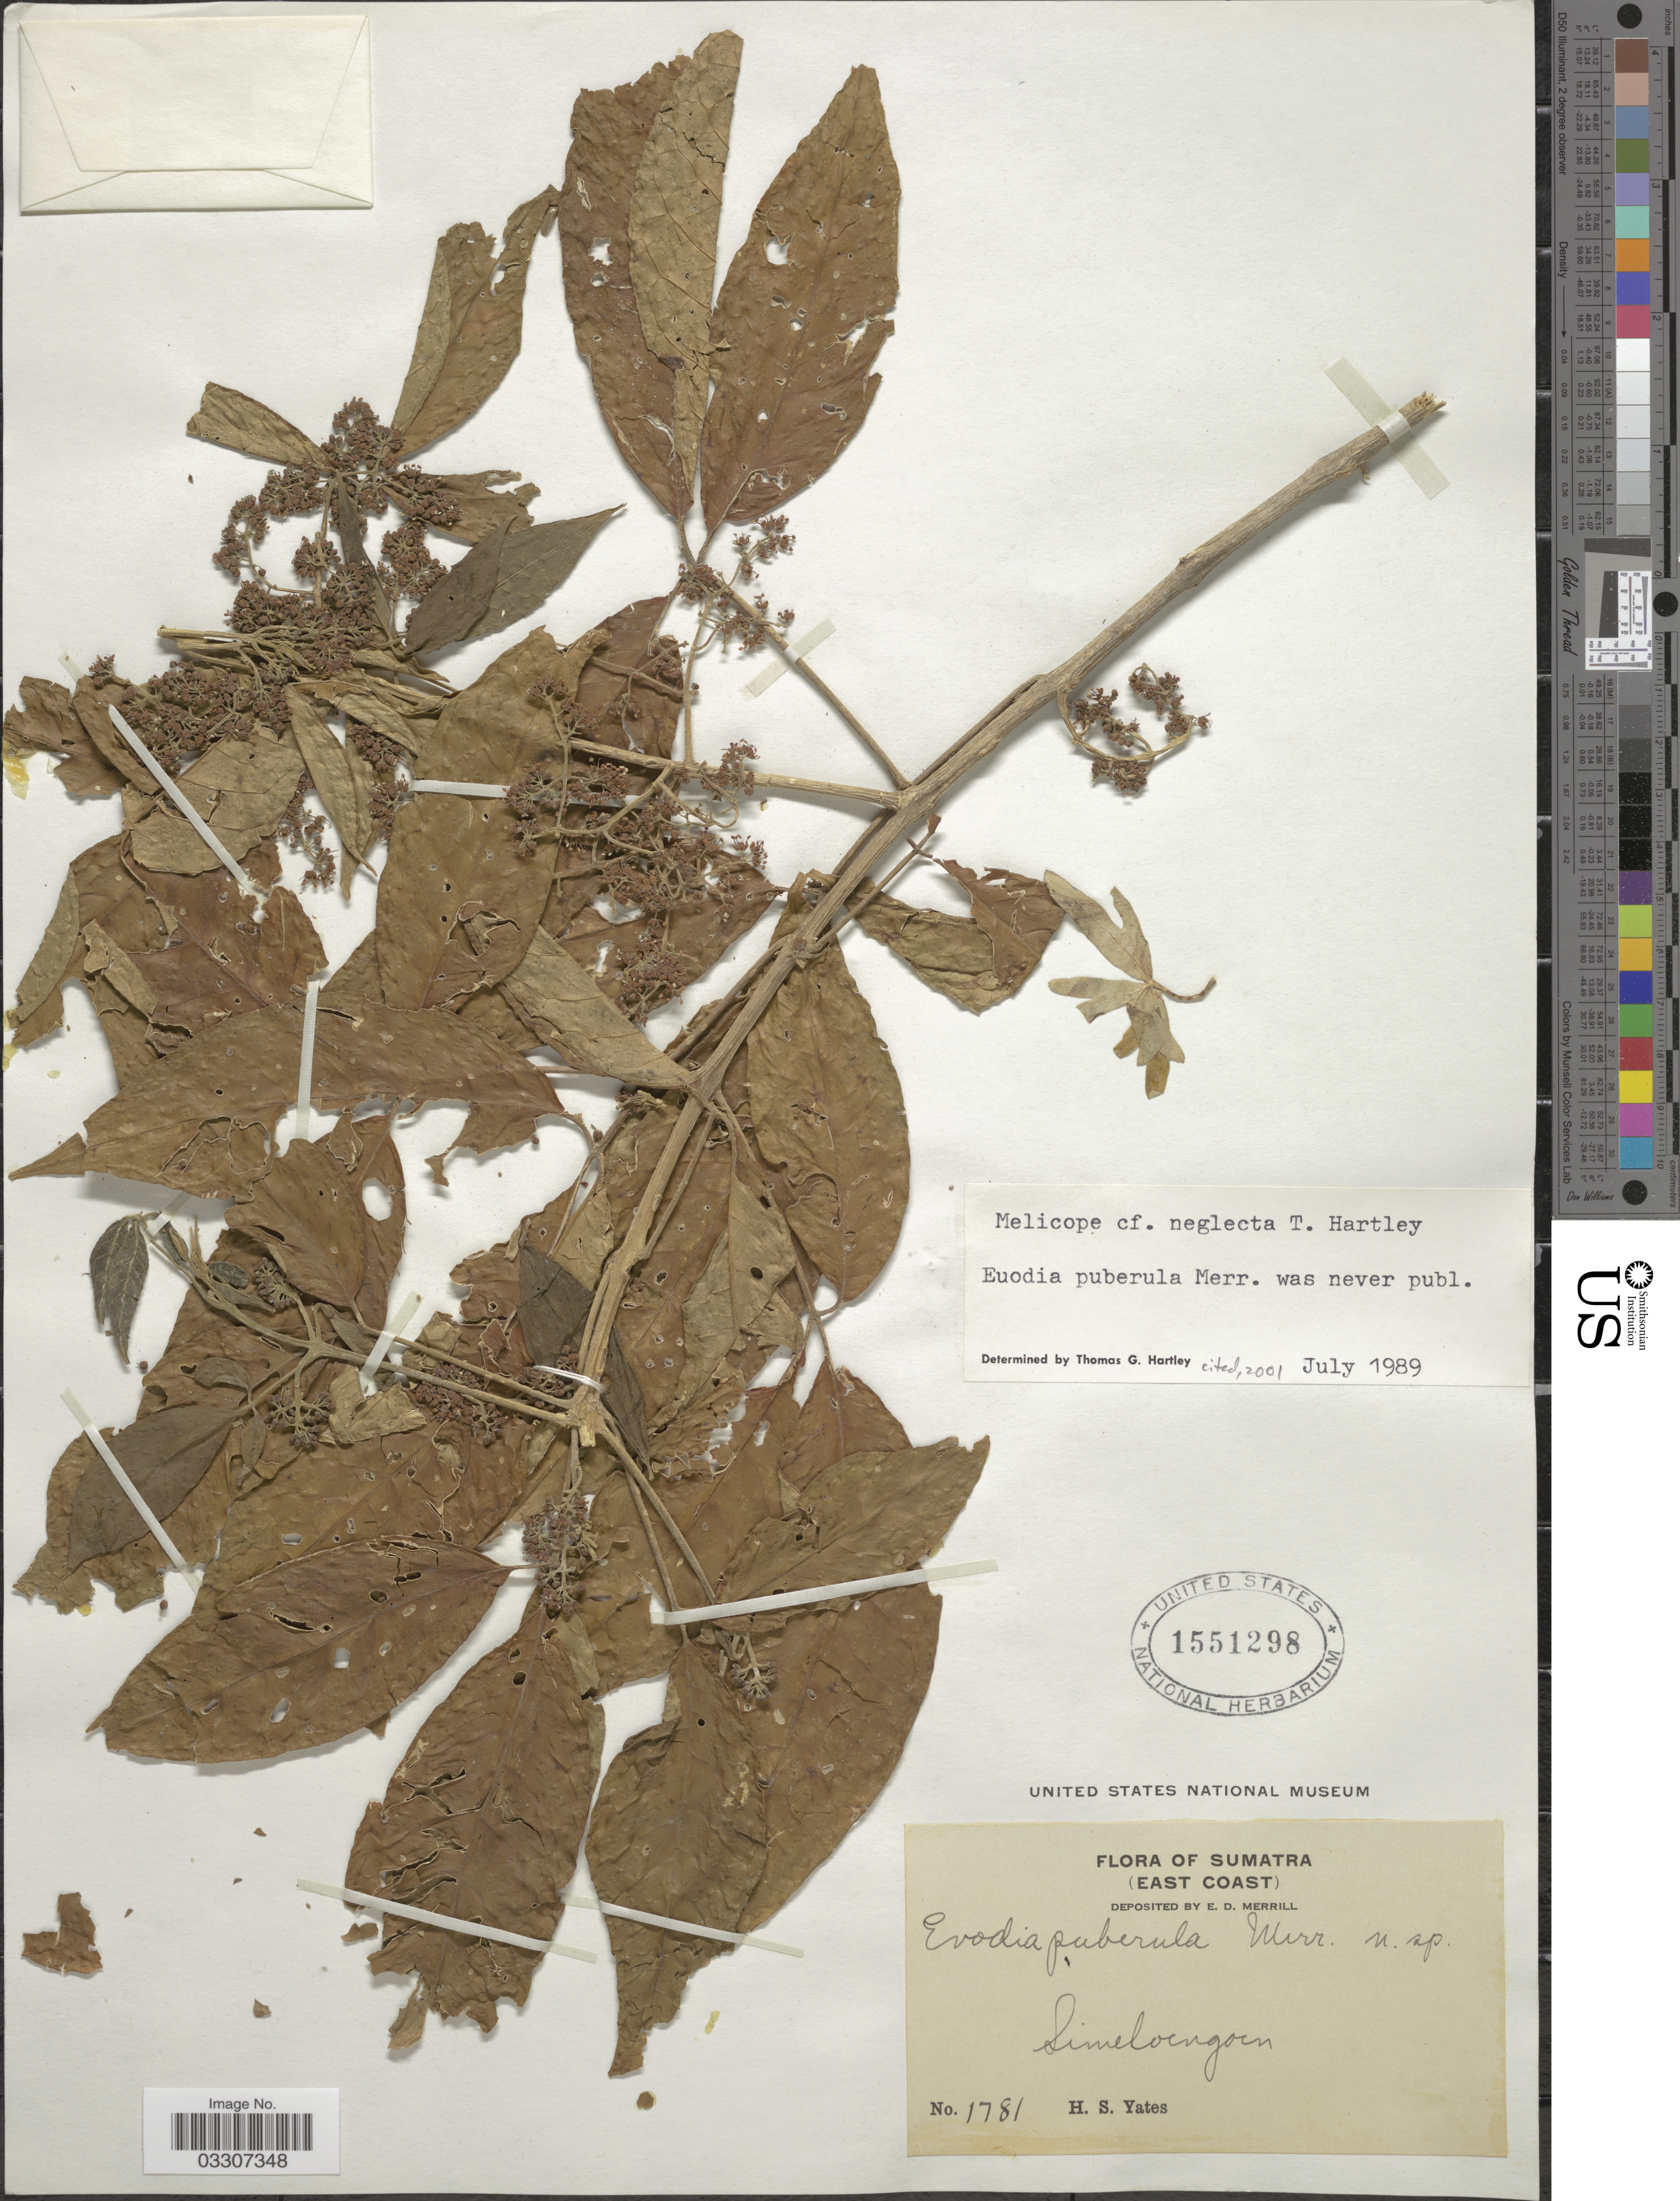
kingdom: Plantae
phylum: Tracheophyta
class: Magnoliopsida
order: Sapindales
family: Rutaceae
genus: Melicope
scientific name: Melicope neglecta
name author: T.G. Hartley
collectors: H. S. Yates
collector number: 1781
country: Indonesia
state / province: Sumatra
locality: East Coast. Simeloengoen [interpreted].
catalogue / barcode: US 1551298